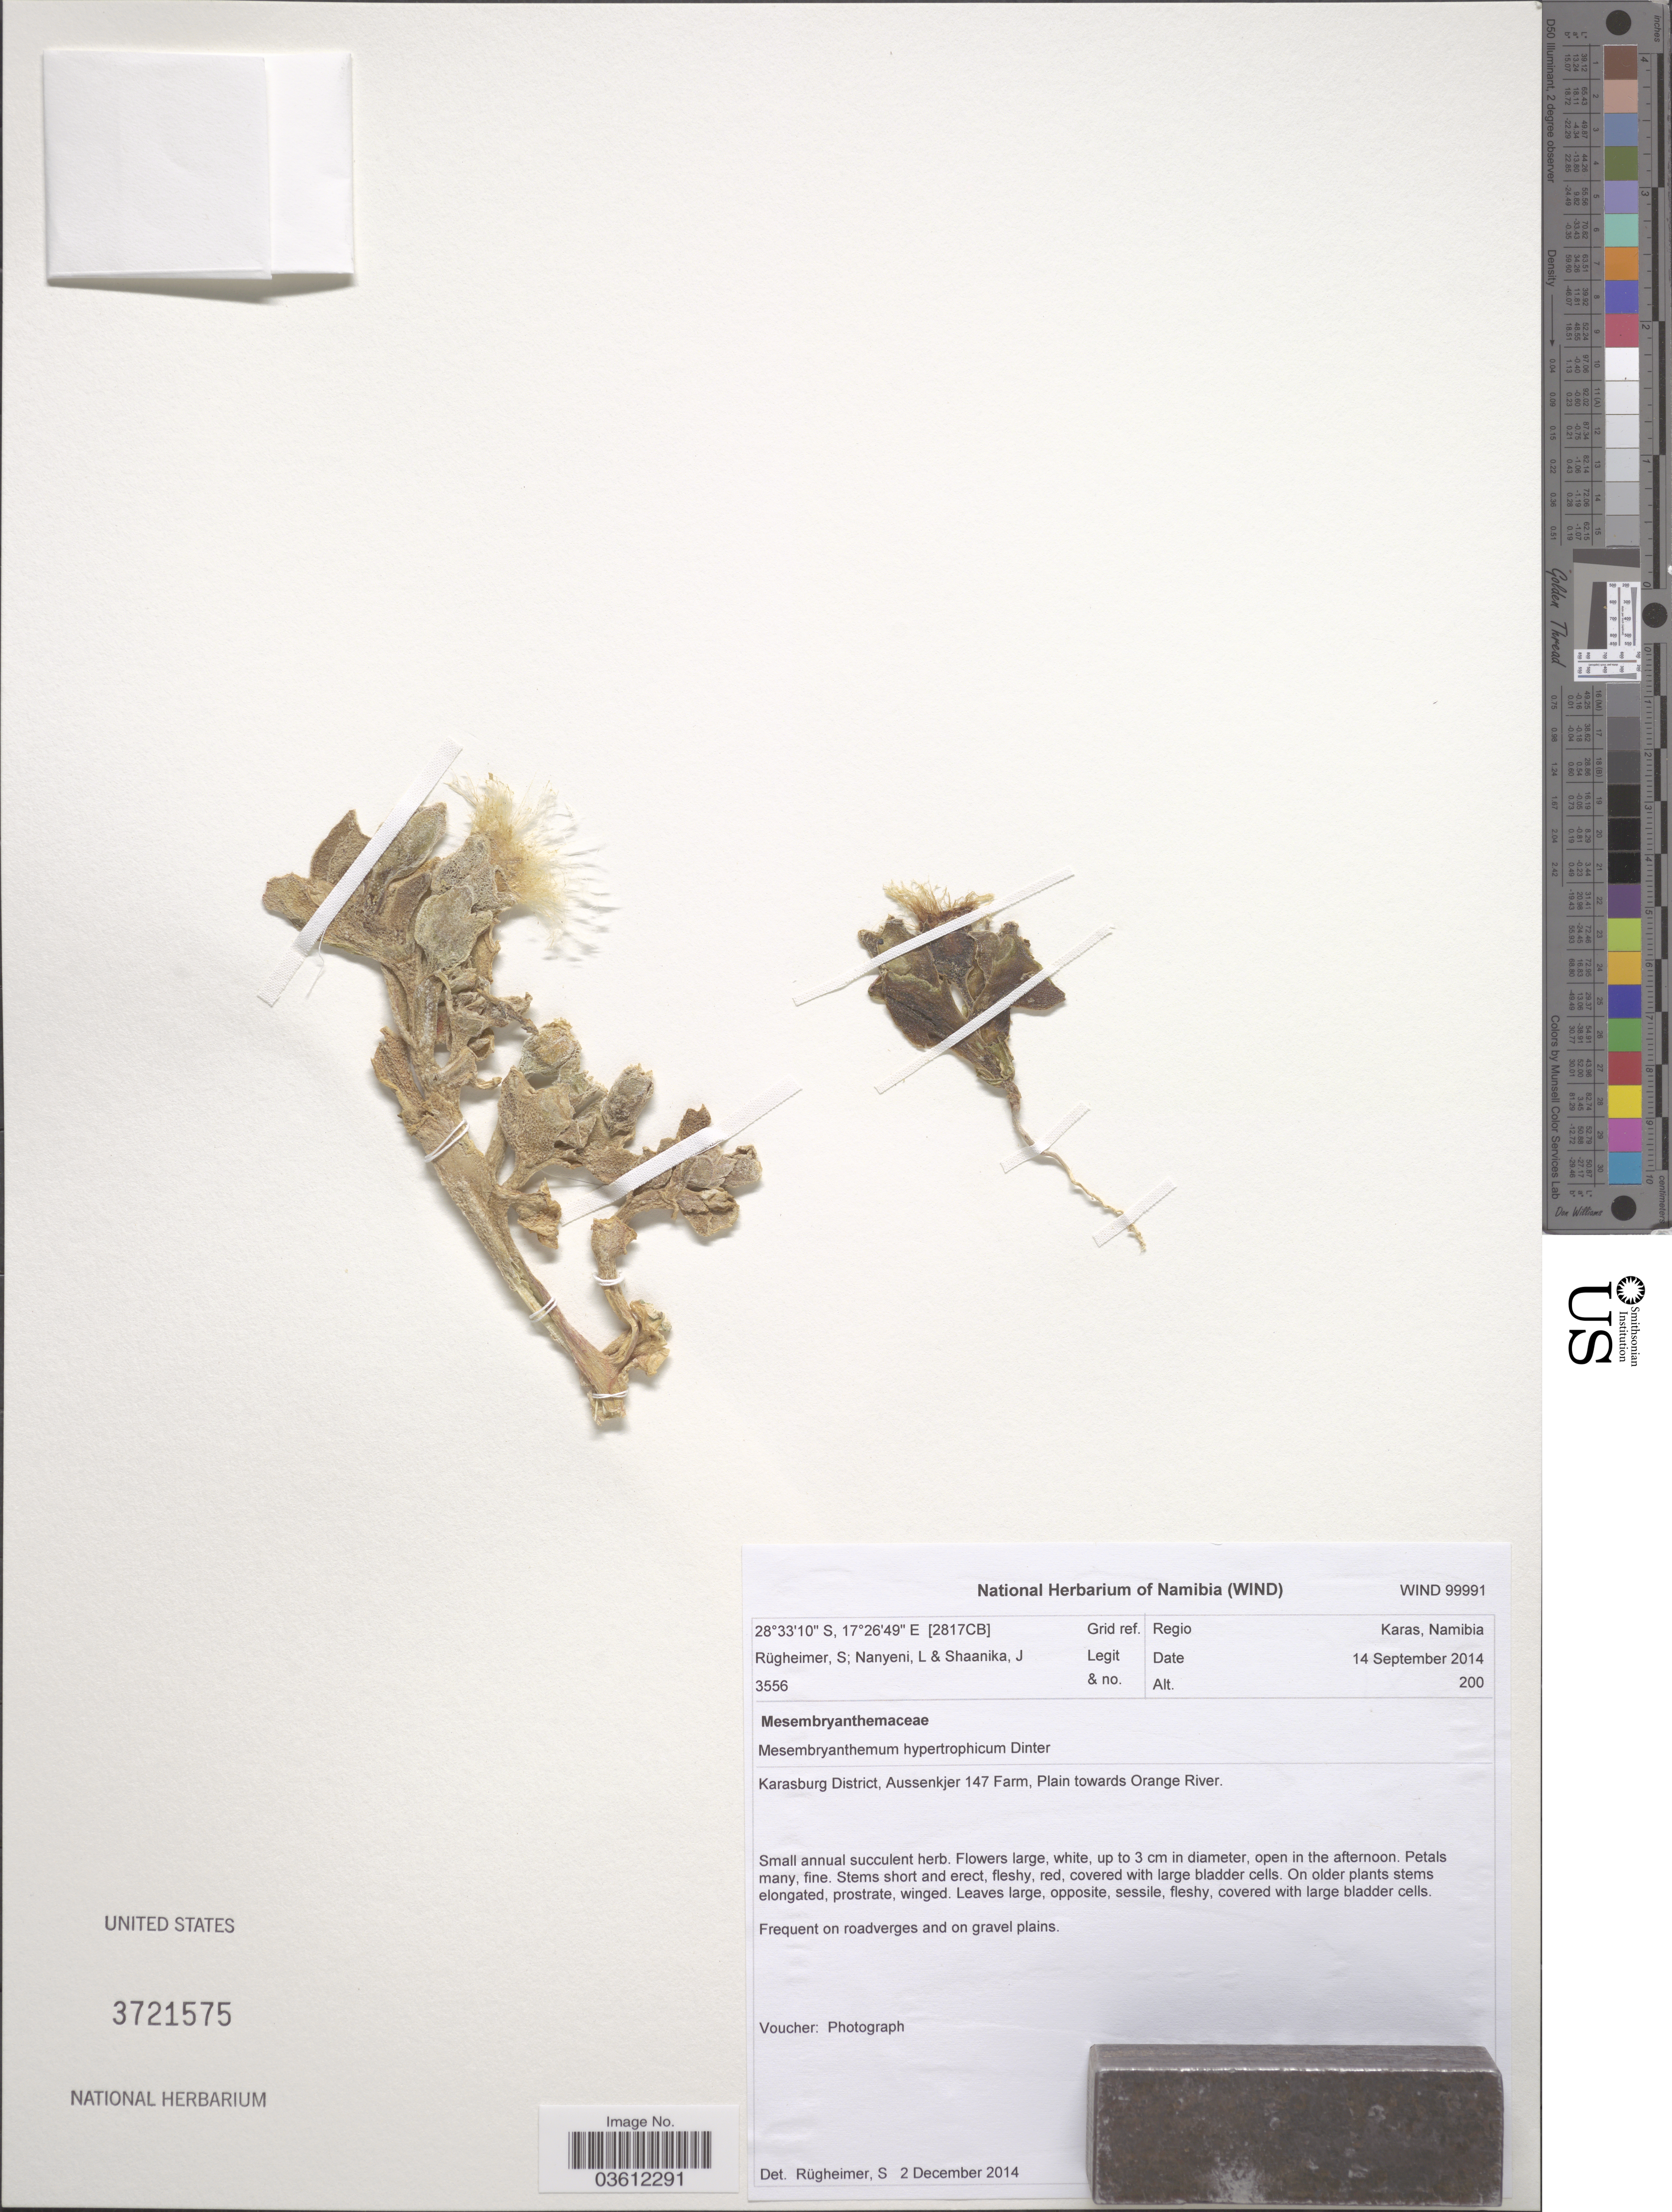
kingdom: Plantae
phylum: Tracheophyta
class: Magnoliopsida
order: Caryophyllales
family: Aizoaceae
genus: Mesembryanthemum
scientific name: Mesembryanthemum hypertrophicum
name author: Dinter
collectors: S. Rugheimer, L. Nanyeni & J. Shaanika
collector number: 3556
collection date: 2014-09-14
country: Namibia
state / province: Karas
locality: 2817CB Grid ref. Karasburg District, Aussenkjer 147 Farm, Plain towards Orange River.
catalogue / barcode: US 3721575